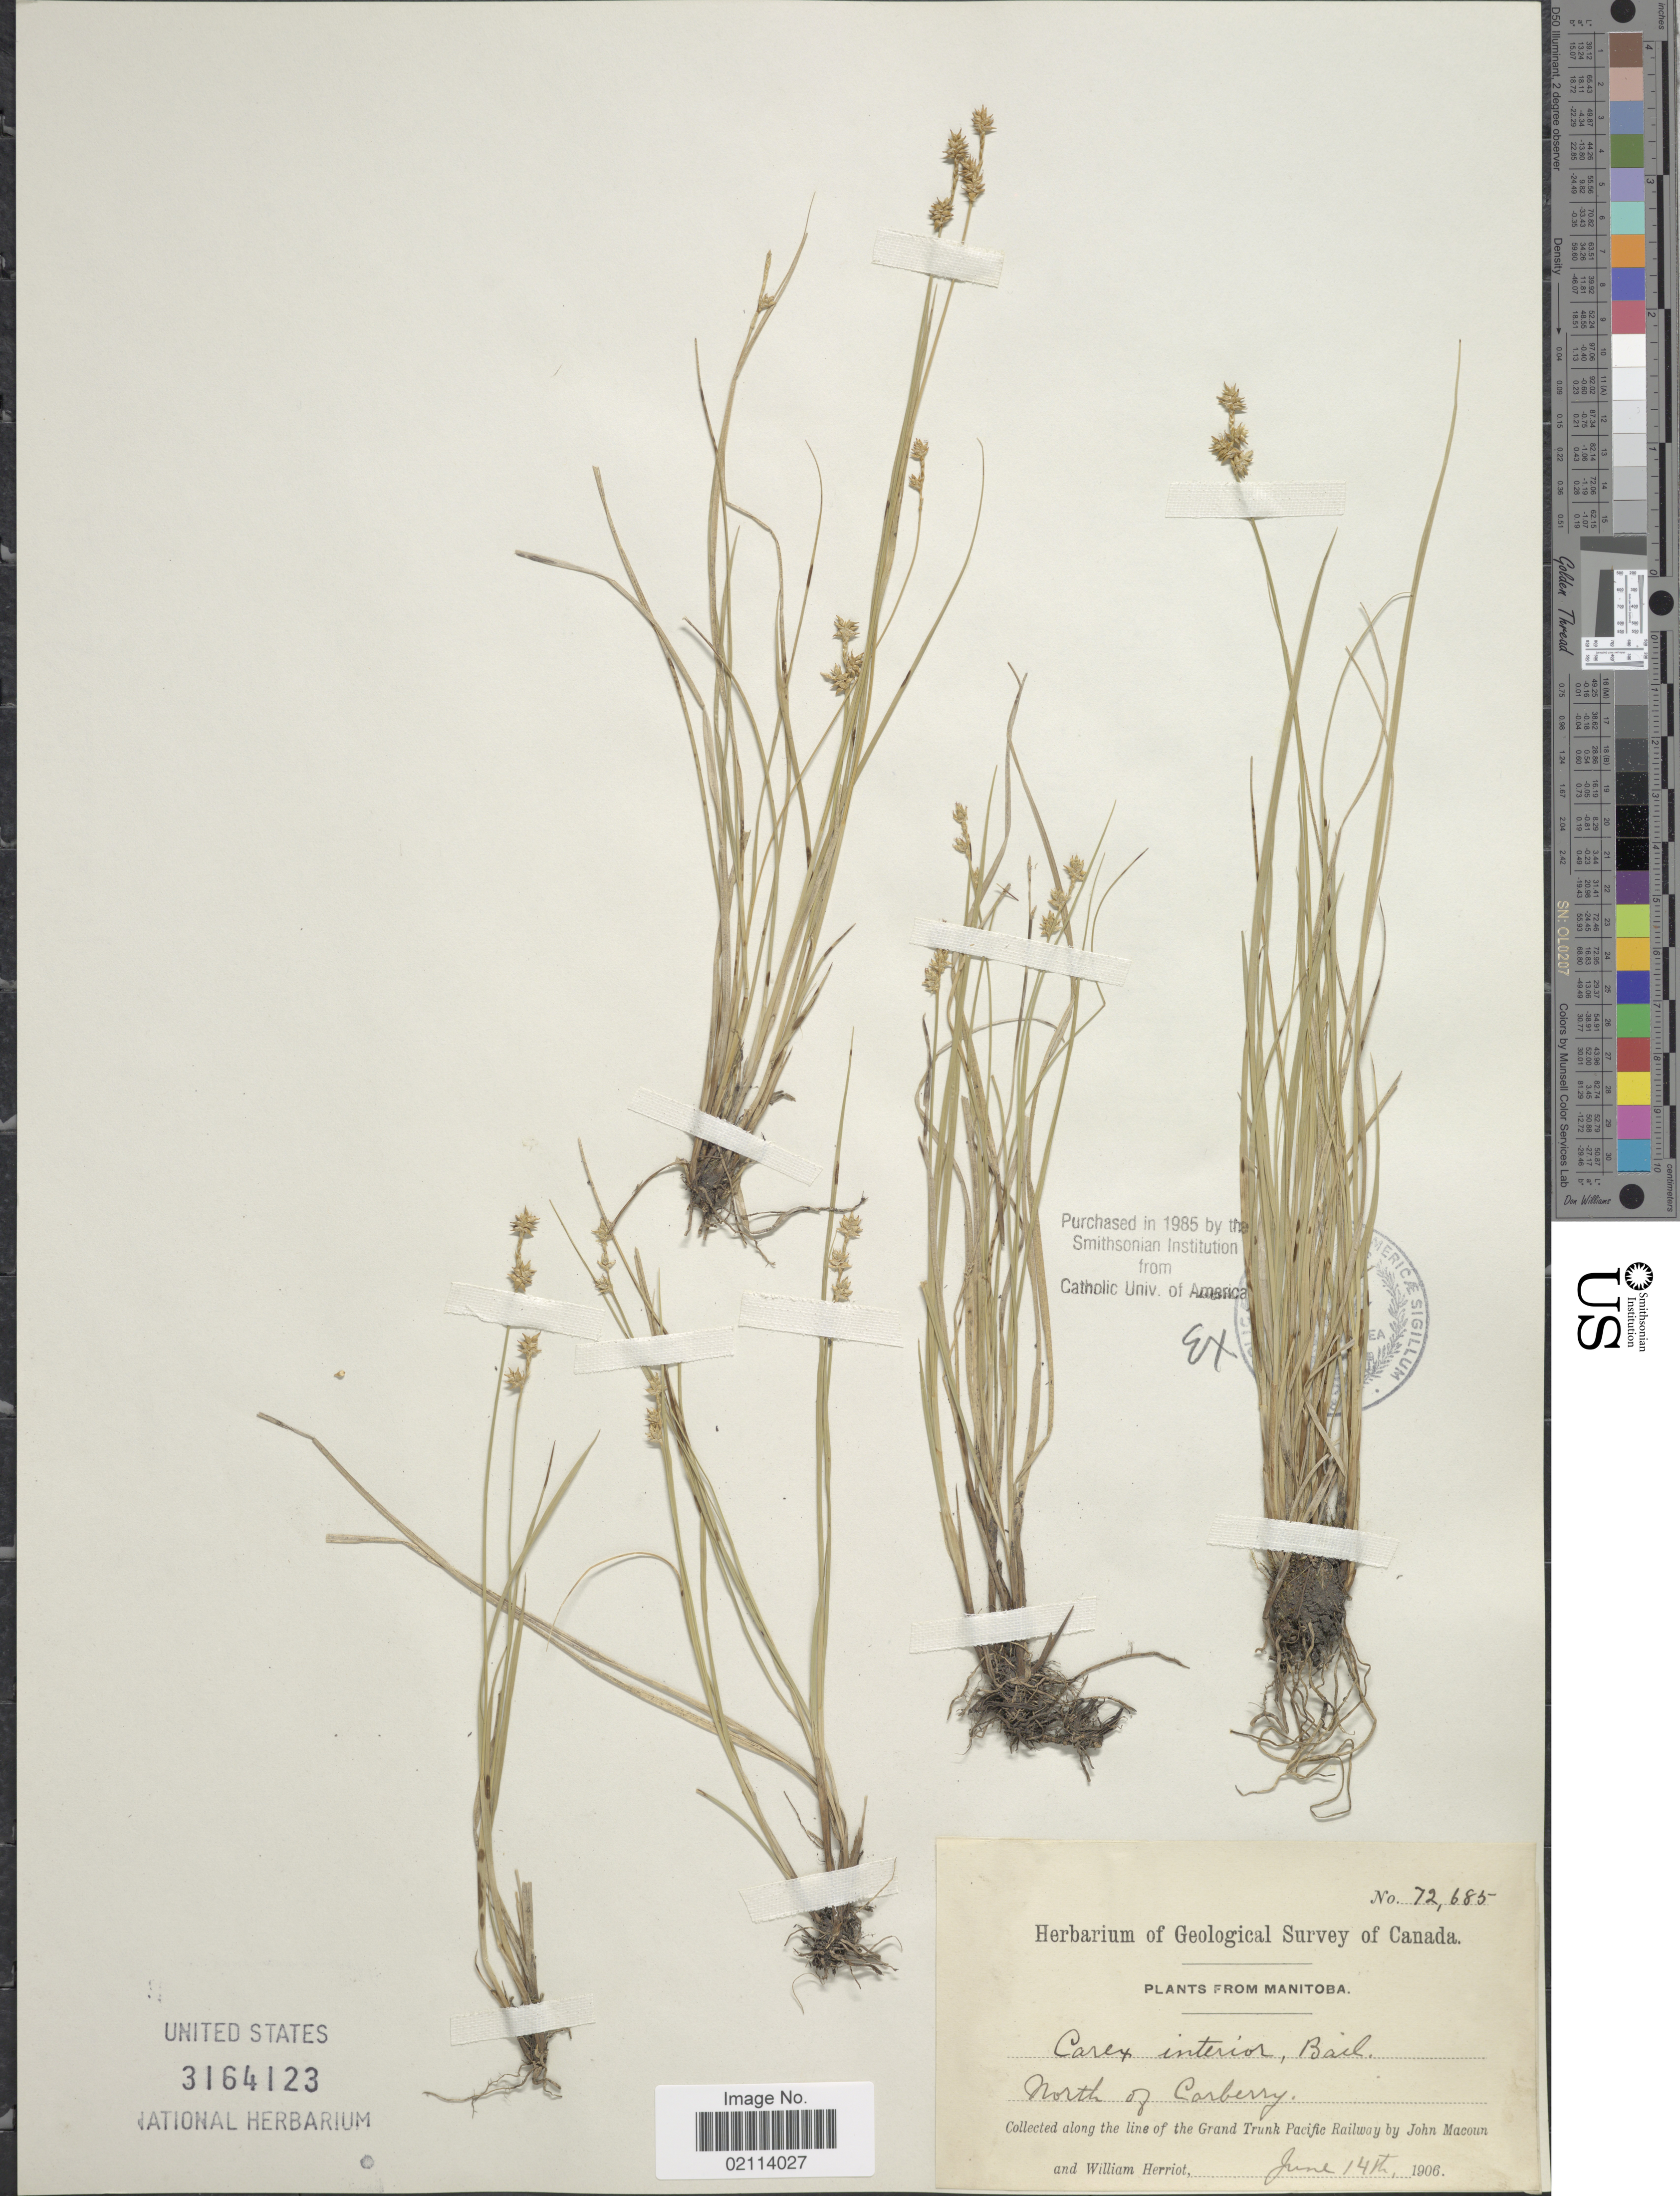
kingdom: Plantae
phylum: Tracheophyta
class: Liliopsida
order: Poales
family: Cyperaceae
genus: Carex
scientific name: Carex interior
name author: L.H. Bailey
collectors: J. Macoun & W. Herriot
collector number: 72685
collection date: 1906-06-14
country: Canada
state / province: Manitoba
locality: North of Carberry, along the line of the Grand Trunk Pacific Railway.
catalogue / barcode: US 3164123